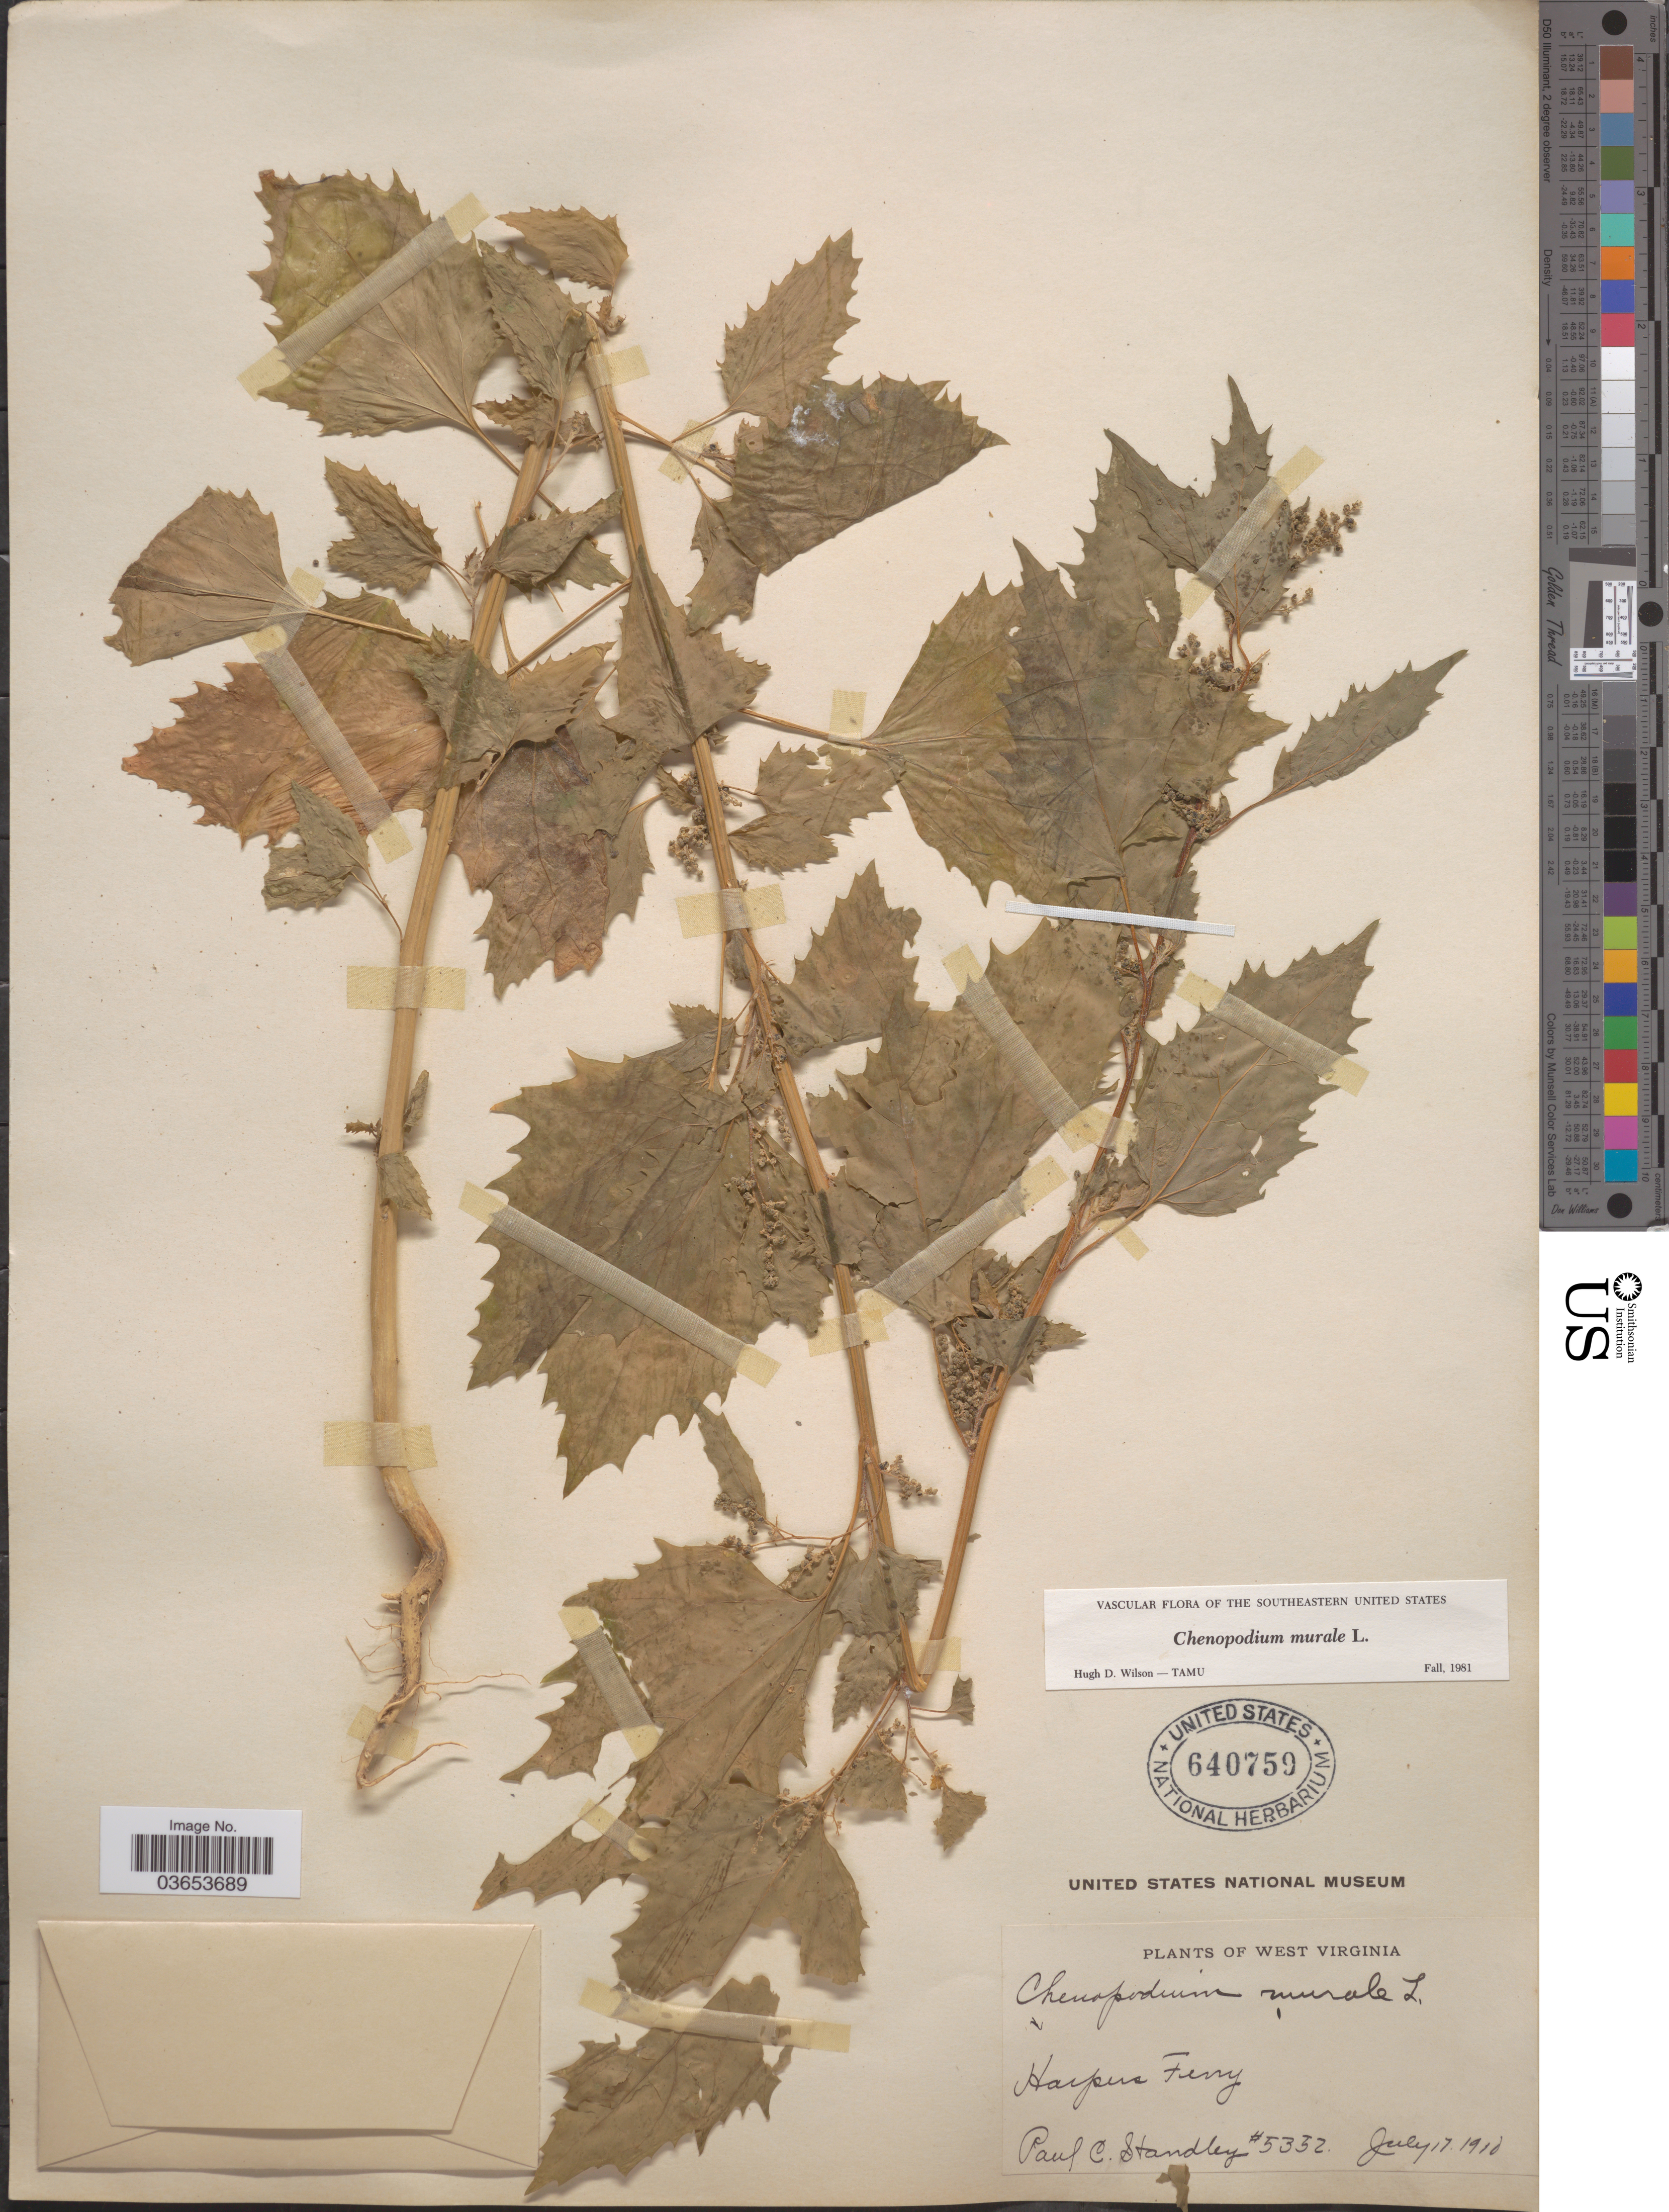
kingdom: Plantae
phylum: Tracheophyta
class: Magnoliopsida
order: Caryophyllales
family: Amaranthaceae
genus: Chenopodium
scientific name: Chenopodium murale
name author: L.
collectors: P. C. Standley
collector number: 5352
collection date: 1910-07-17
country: United States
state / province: West Virginia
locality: Harpers Ferry.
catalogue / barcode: US 640759